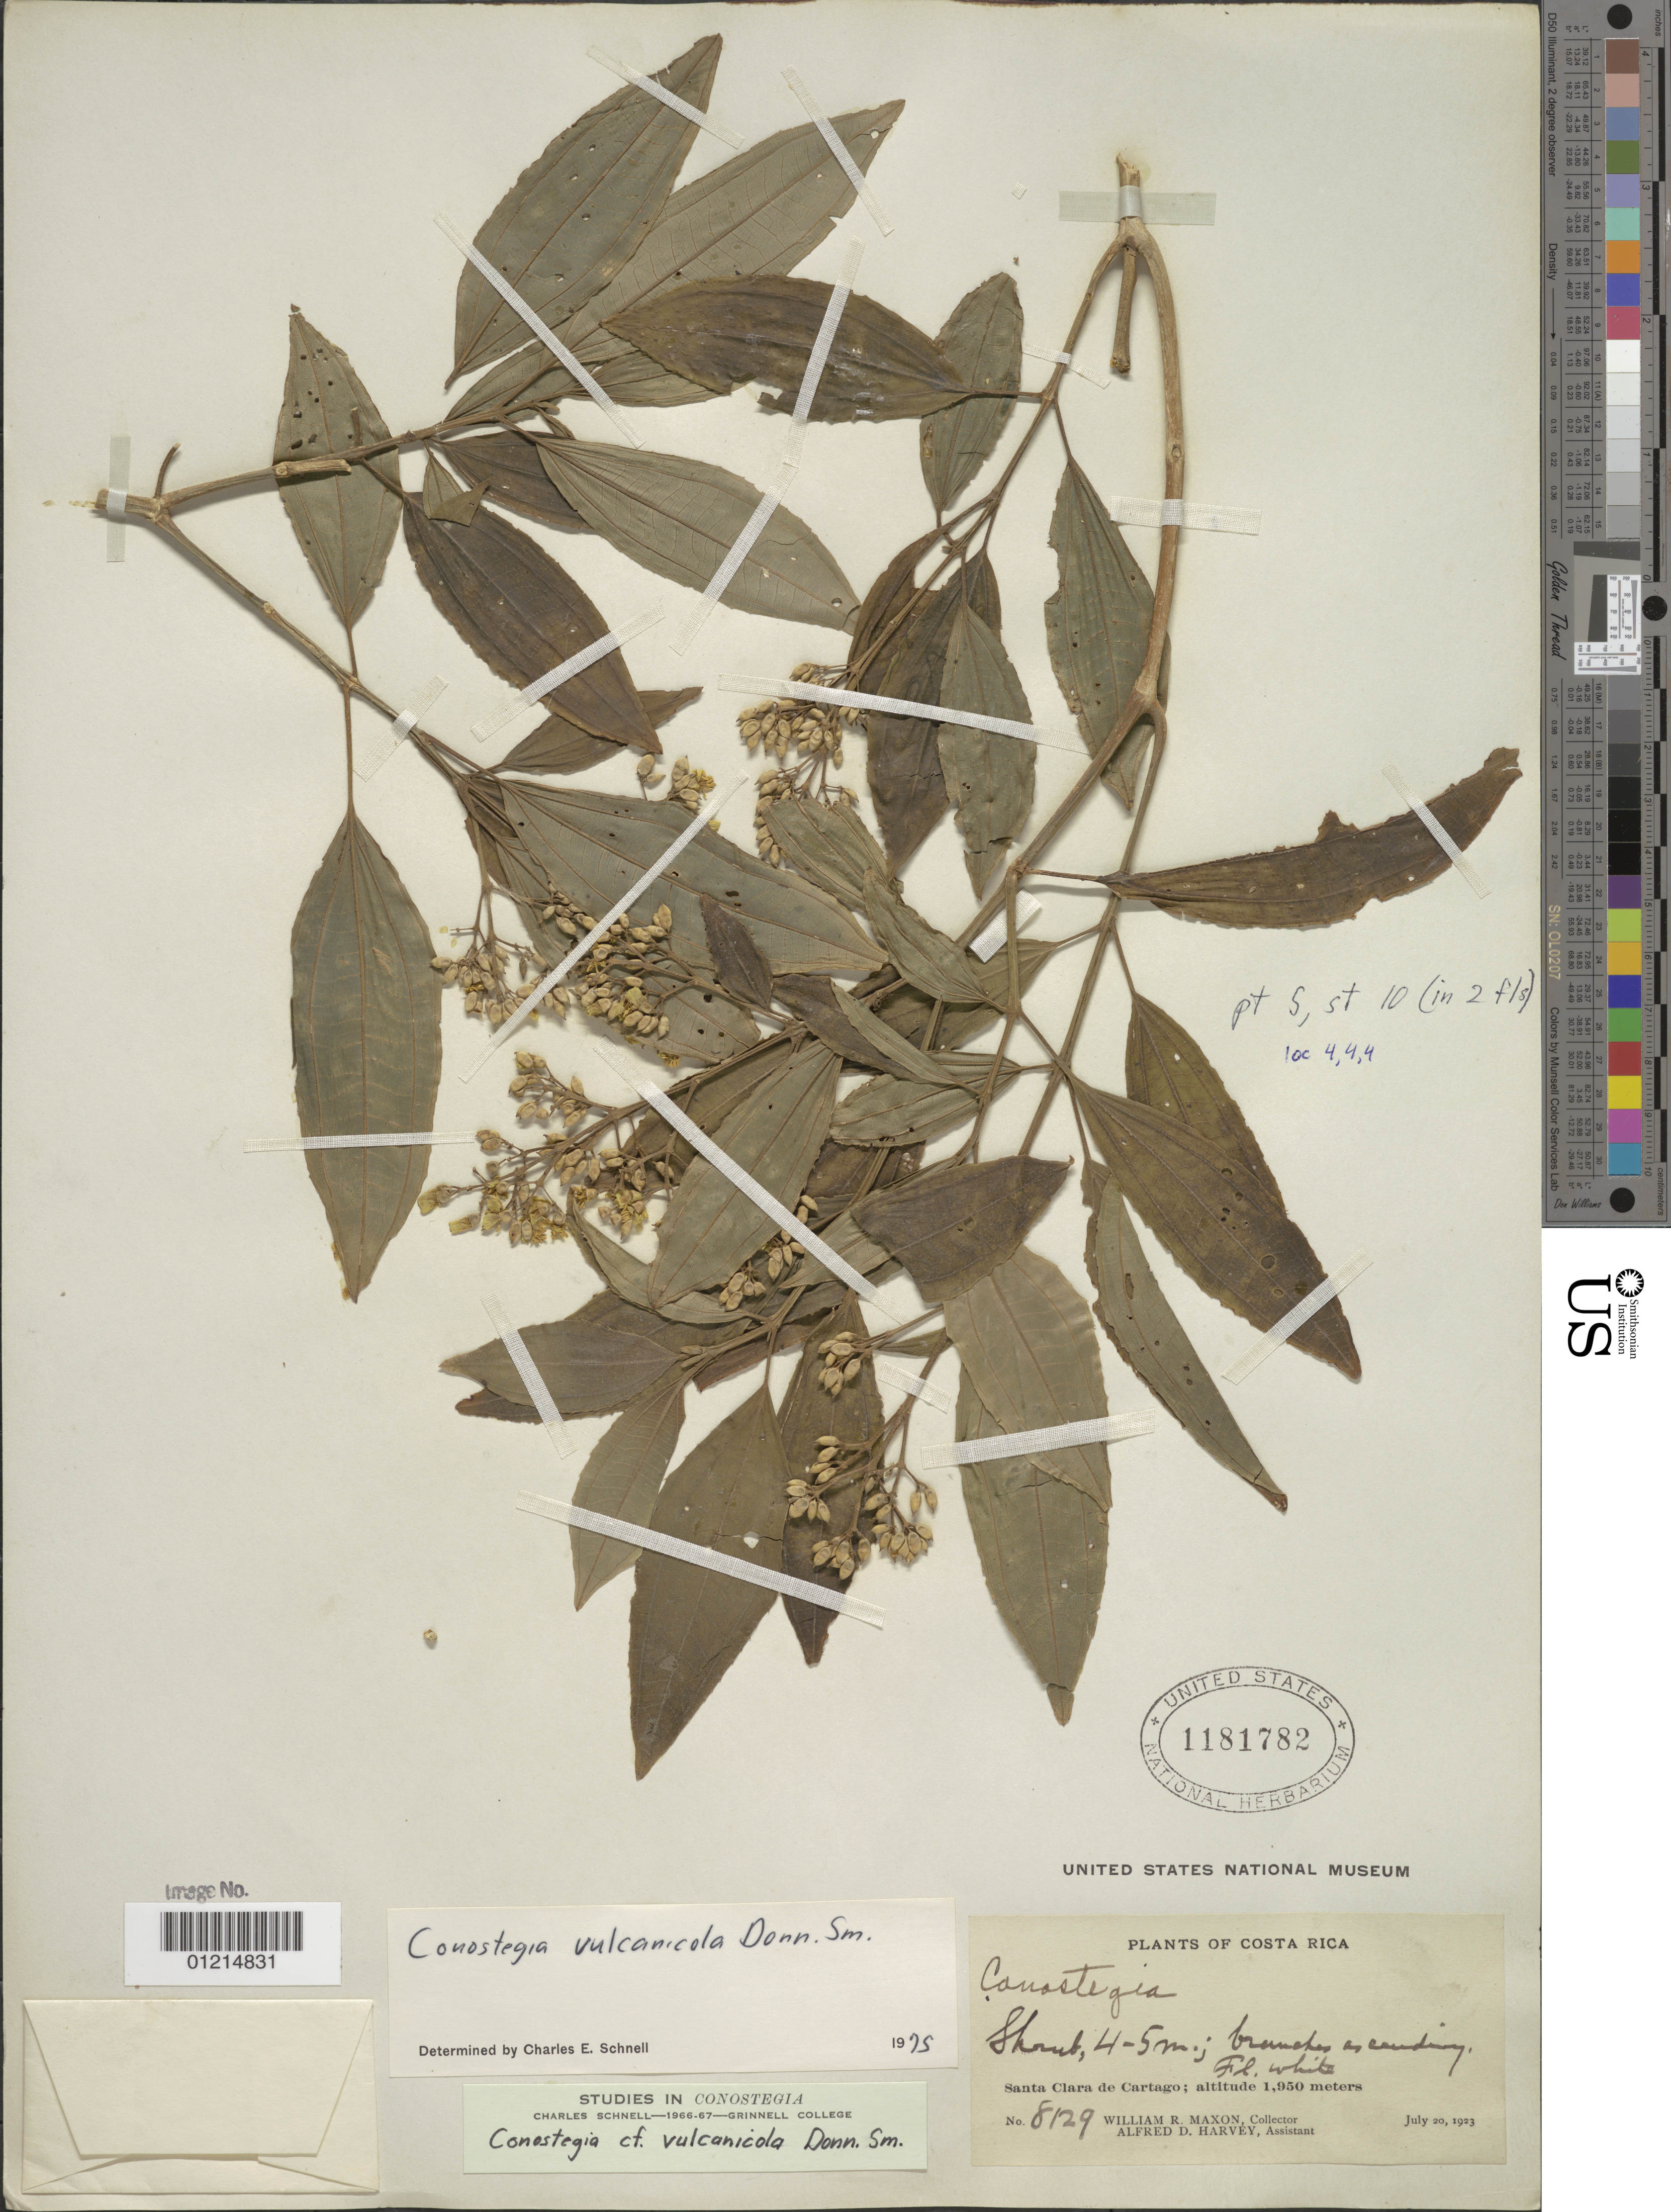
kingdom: Plantae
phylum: Tracheophyta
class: Magnoliopsida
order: Myrtales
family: Melastomataceae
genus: Conostegia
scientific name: Conostegia vulcanicola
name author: Donn. Sm.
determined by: Schnell, C. E.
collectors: W. R. Maxon & A. D. Harvey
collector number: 8129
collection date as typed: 20 Jul 1923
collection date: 1923-07-20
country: Costa Rica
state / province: Cartago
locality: Santa Clara de Cartago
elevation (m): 1950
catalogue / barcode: US 1181782